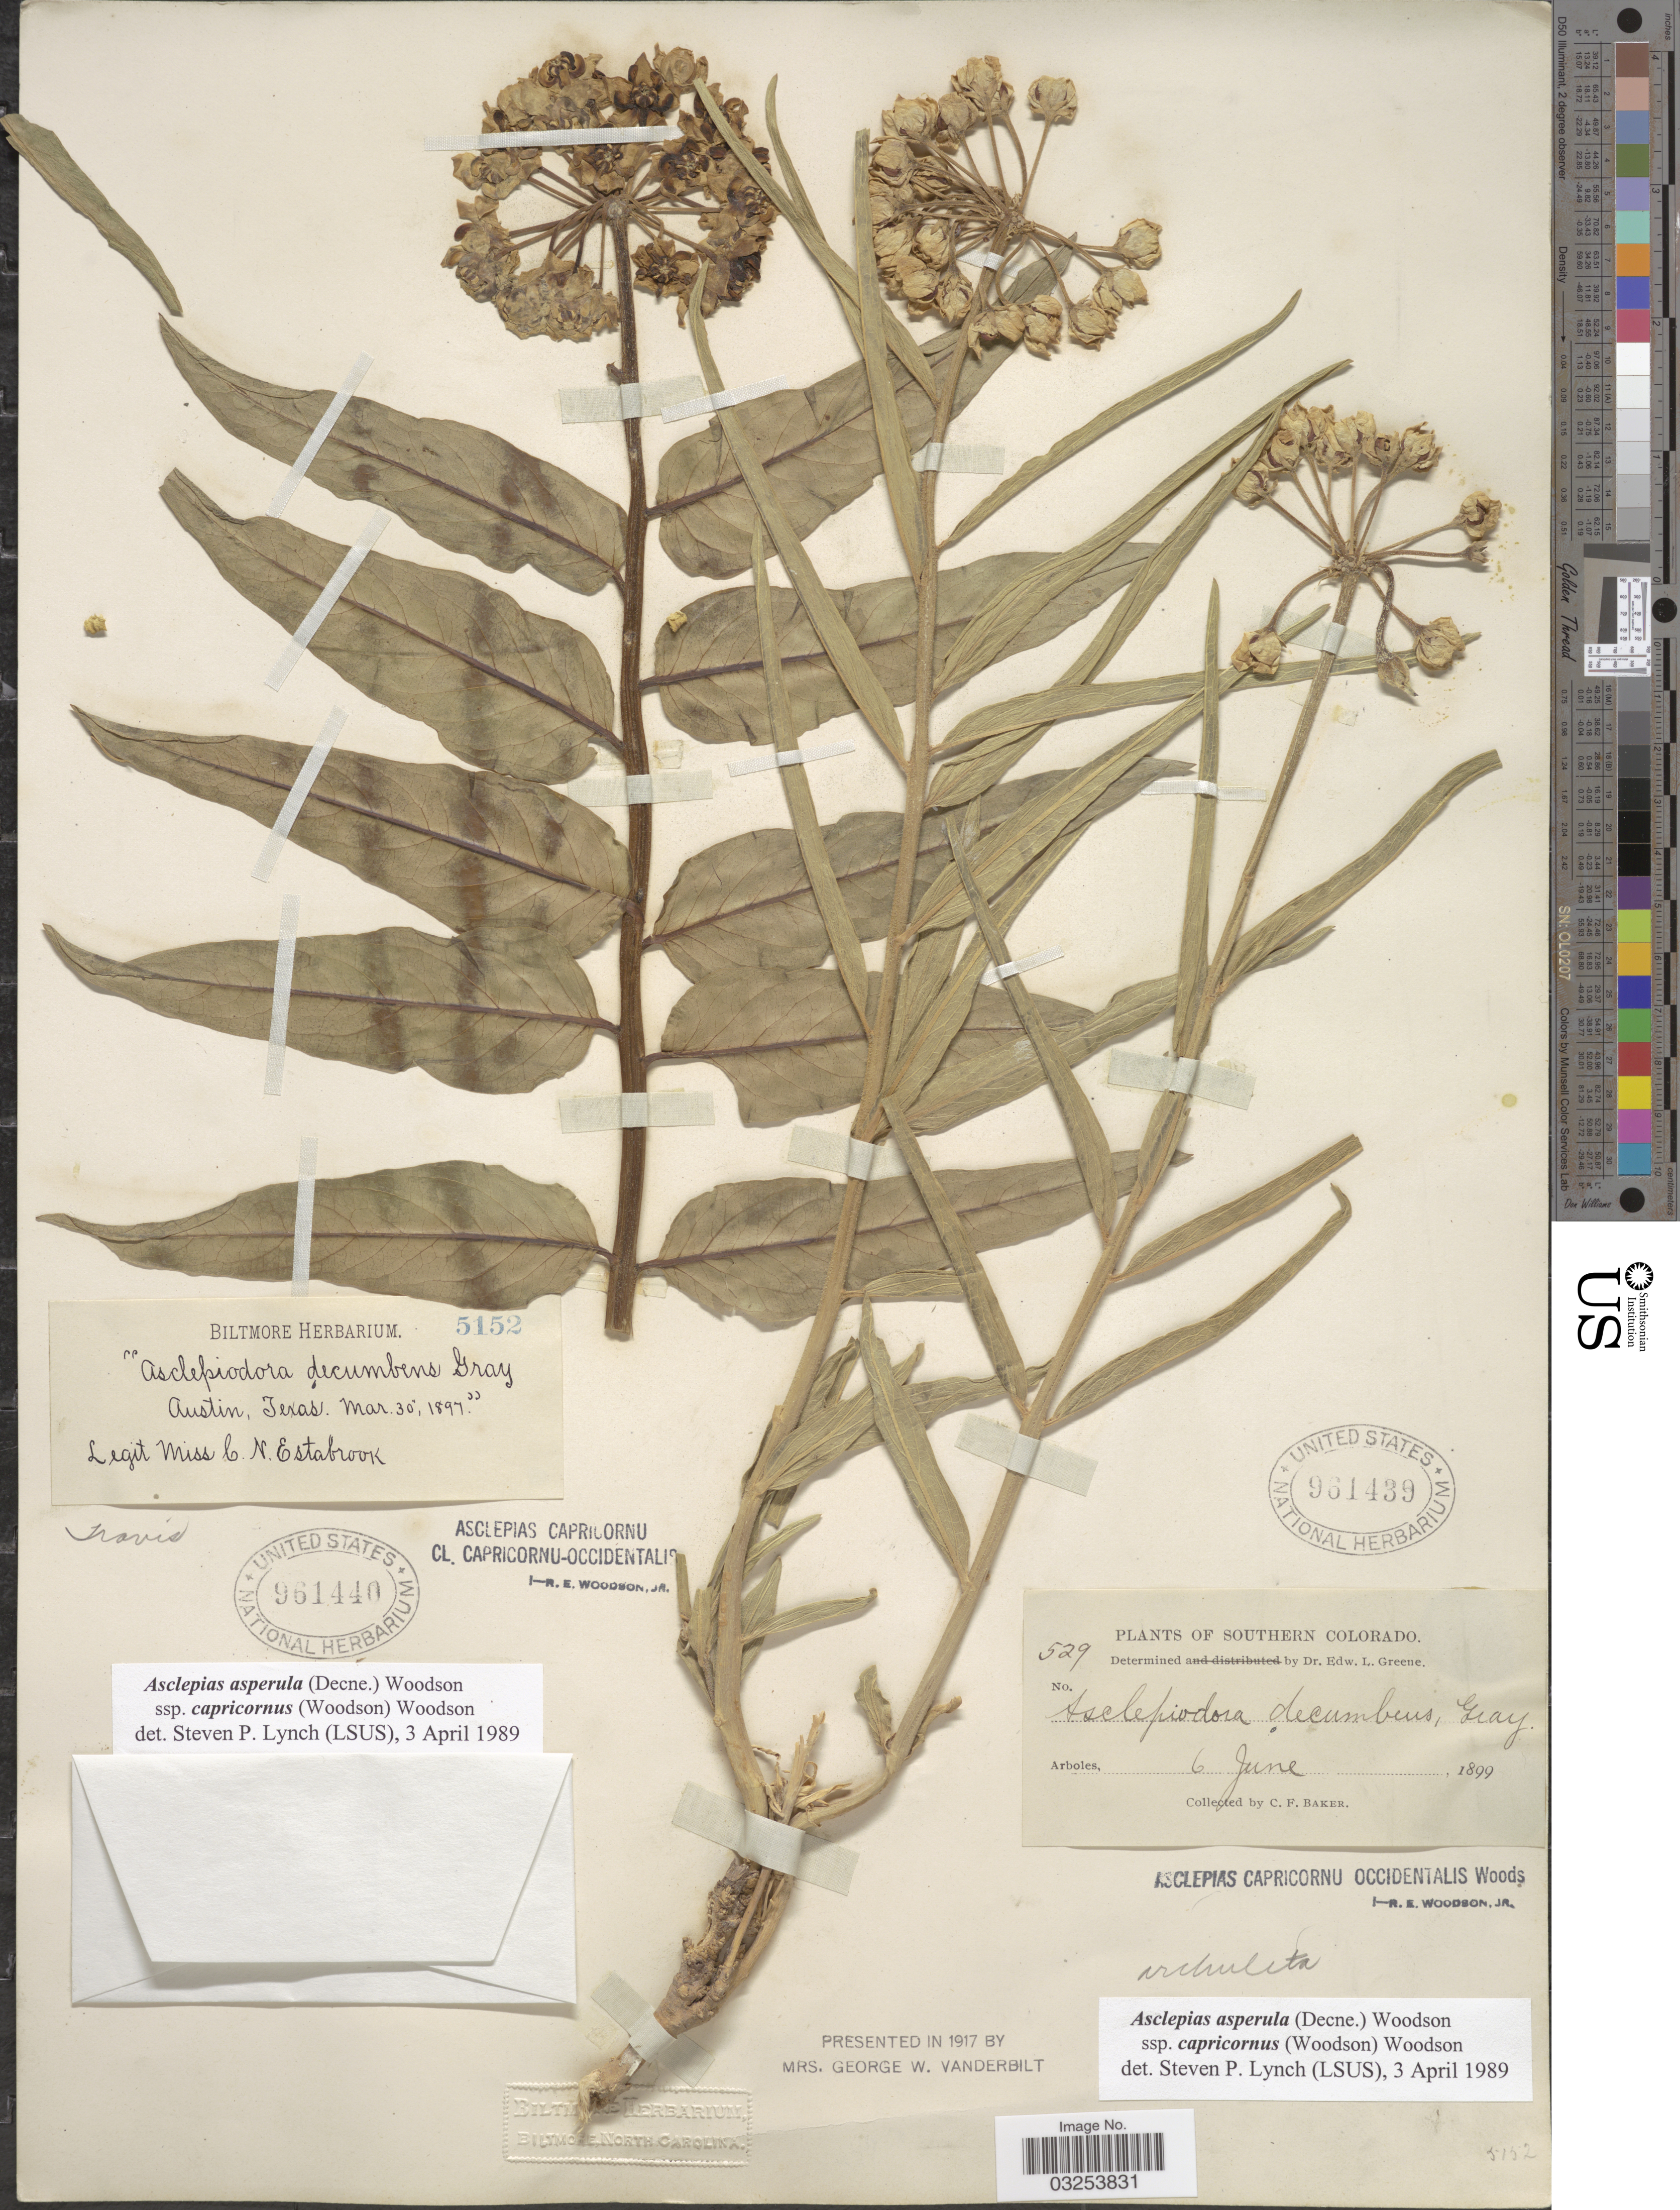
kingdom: Plantae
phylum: Tracheophyta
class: Magnoliopsida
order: Gentianales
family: Apocynaceae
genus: Asclepias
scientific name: Asclepias asperula subsp. capricornus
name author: Woodson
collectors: C. Estabrook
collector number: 5152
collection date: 1897-03-30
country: United States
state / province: Texas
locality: Austin. Travis [unsure placement]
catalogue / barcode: US 961440-2